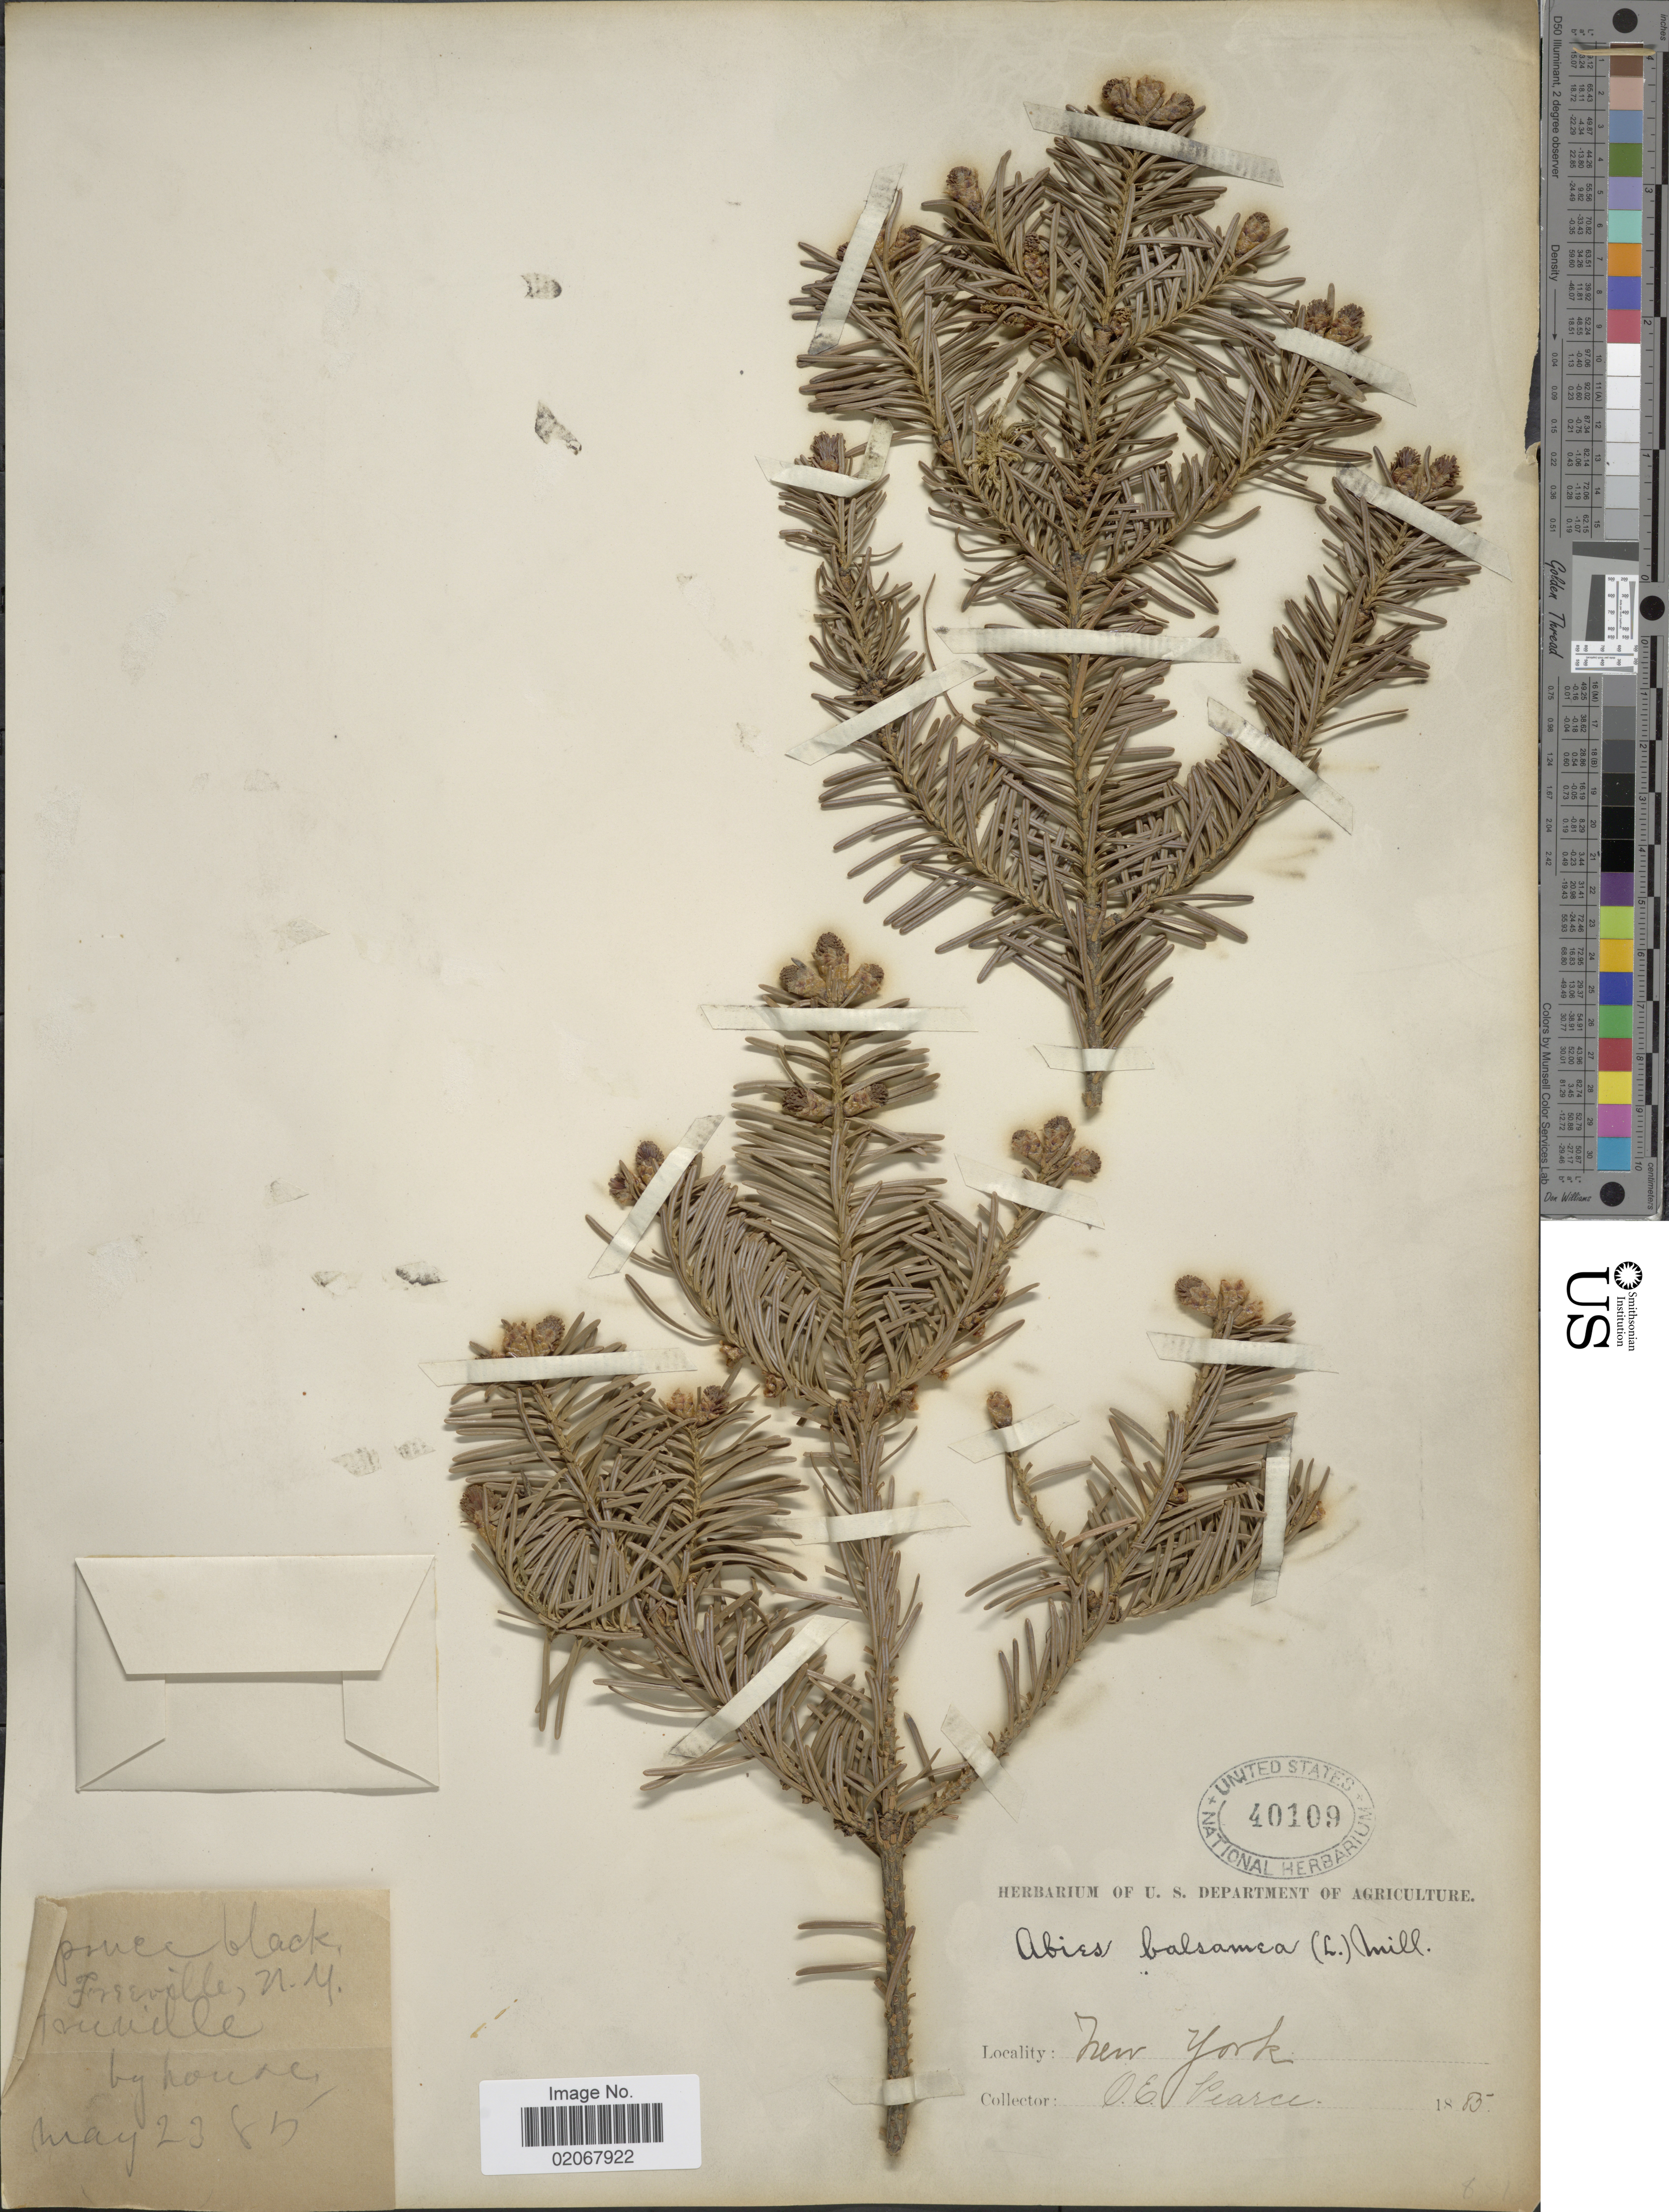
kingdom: Plantae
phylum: Tracheophyta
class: Pinopsida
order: Pinales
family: Pinaceae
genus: Abies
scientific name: Abies balsamea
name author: (L.) Mill.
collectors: O. E. Pearce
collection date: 1885-05-23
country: United States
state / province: New York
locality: Freeville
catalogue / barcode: US 40109